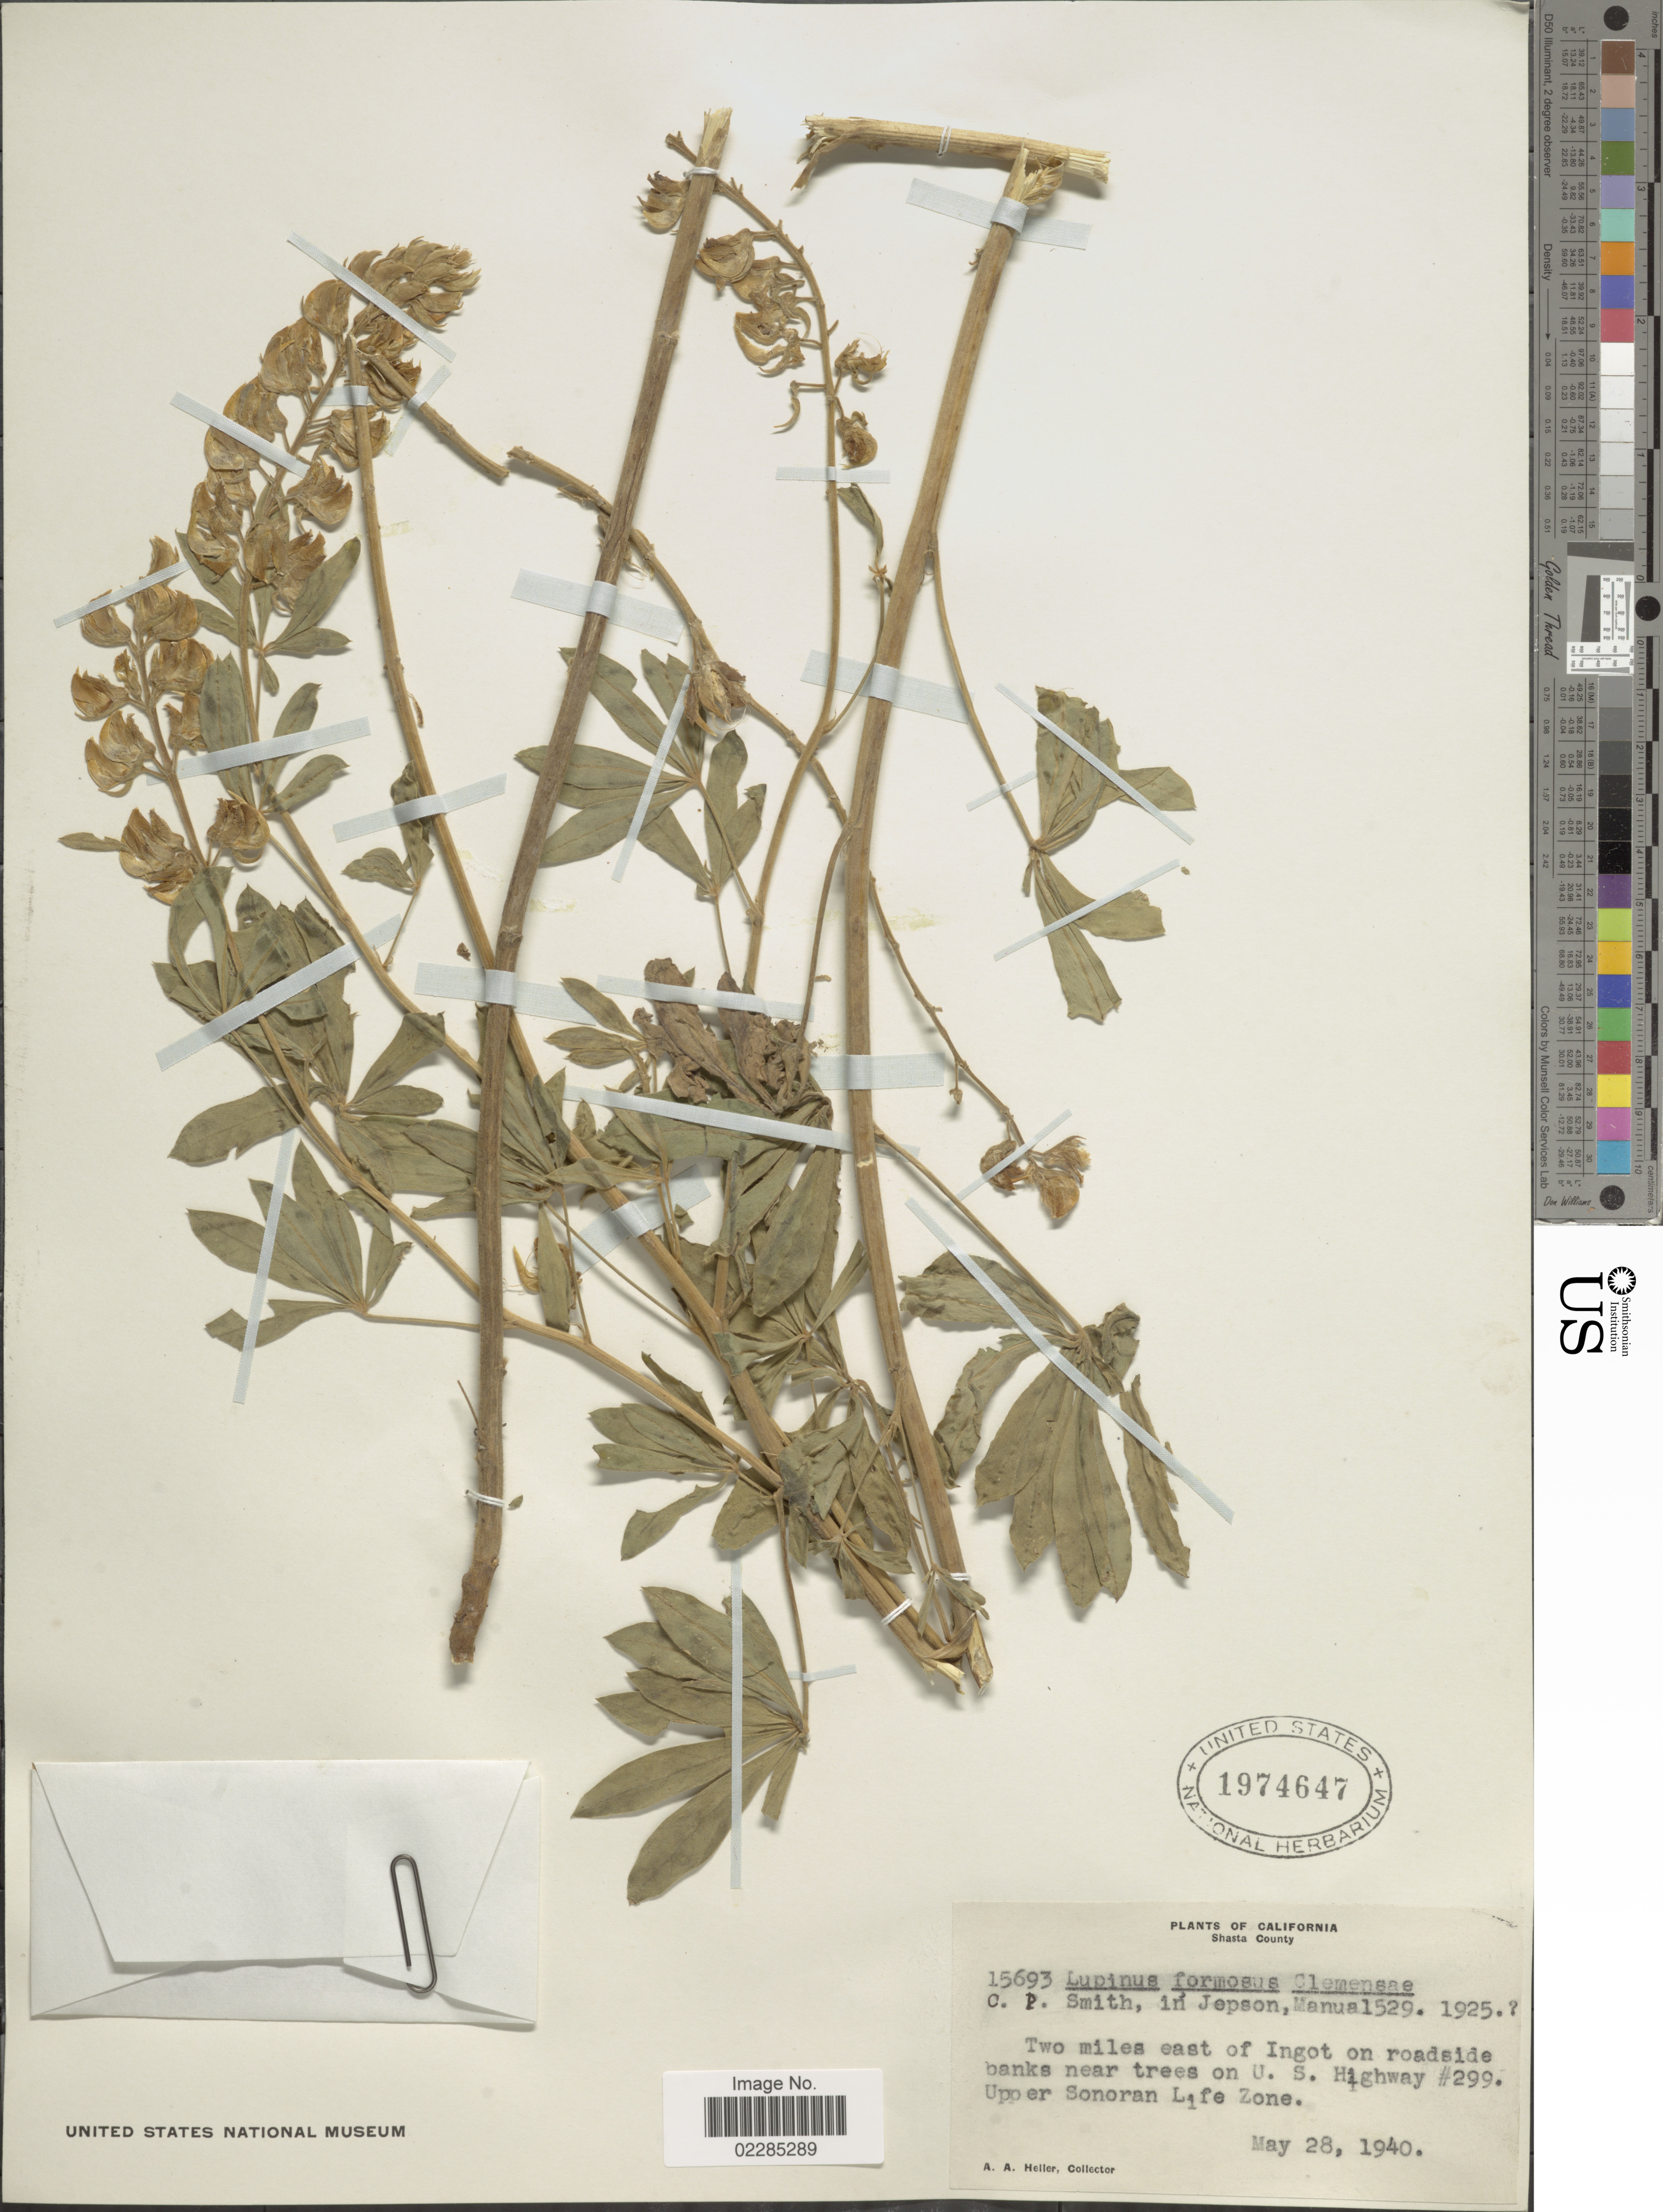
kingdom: Plantae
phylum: Tracheophyta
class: Magnoliopsida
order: Fabales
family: Fabaceae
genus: Lupinus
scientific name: Lupinus formosus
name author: Greene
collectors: A. A. Heller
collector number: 15693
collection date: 1940-05-28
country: United States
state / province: California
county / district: Shasta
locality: Shasta County, Two miles east of Ingot on roadside banks near trees on U.S. Highway #299. Upper Sonoran Life Zone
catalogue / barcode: US 1974647